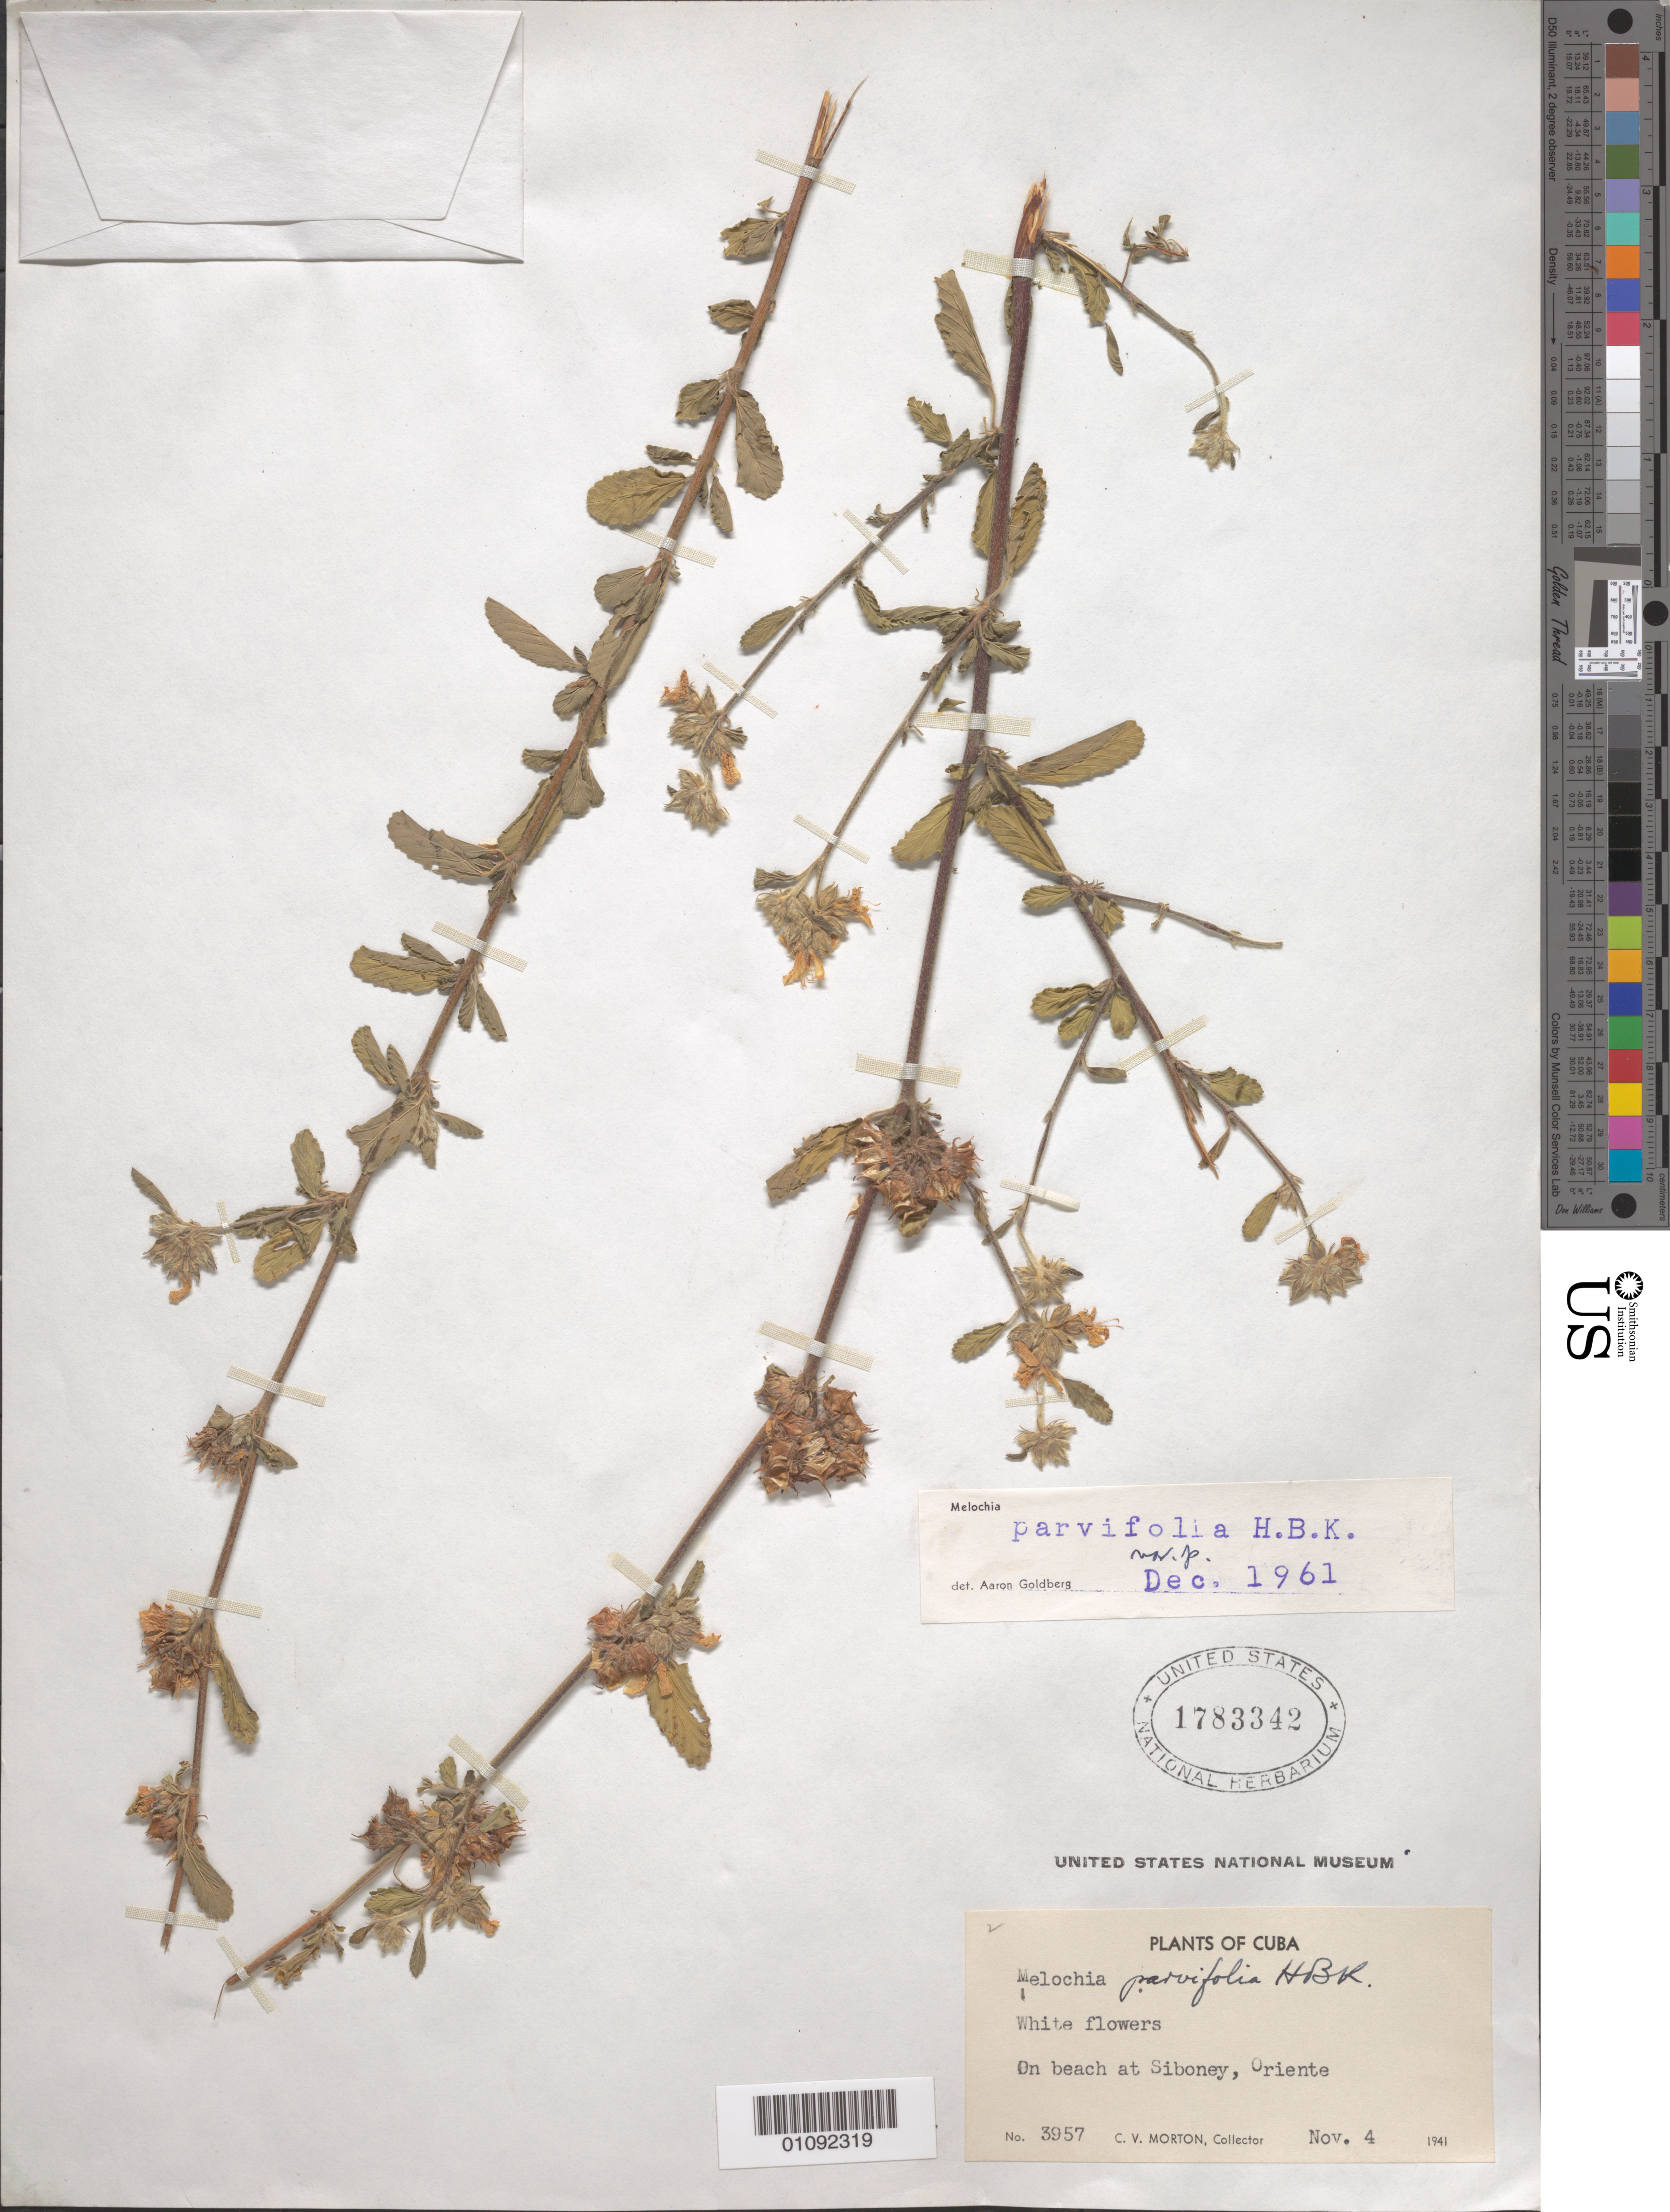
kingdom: Plantae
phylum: Tracheophyta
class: Magnoliopsida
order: Malvales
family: Malvaceae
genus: Melochia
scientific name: Melochia parvifolia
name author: Kunth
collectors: C. V. Morton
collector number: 3957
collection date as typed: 04 Nov 1941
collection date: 1941-11-04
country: Cuba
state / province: Santiago de Cuba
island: Cuba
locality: Siboney, Oriente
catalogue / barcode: US 1783342